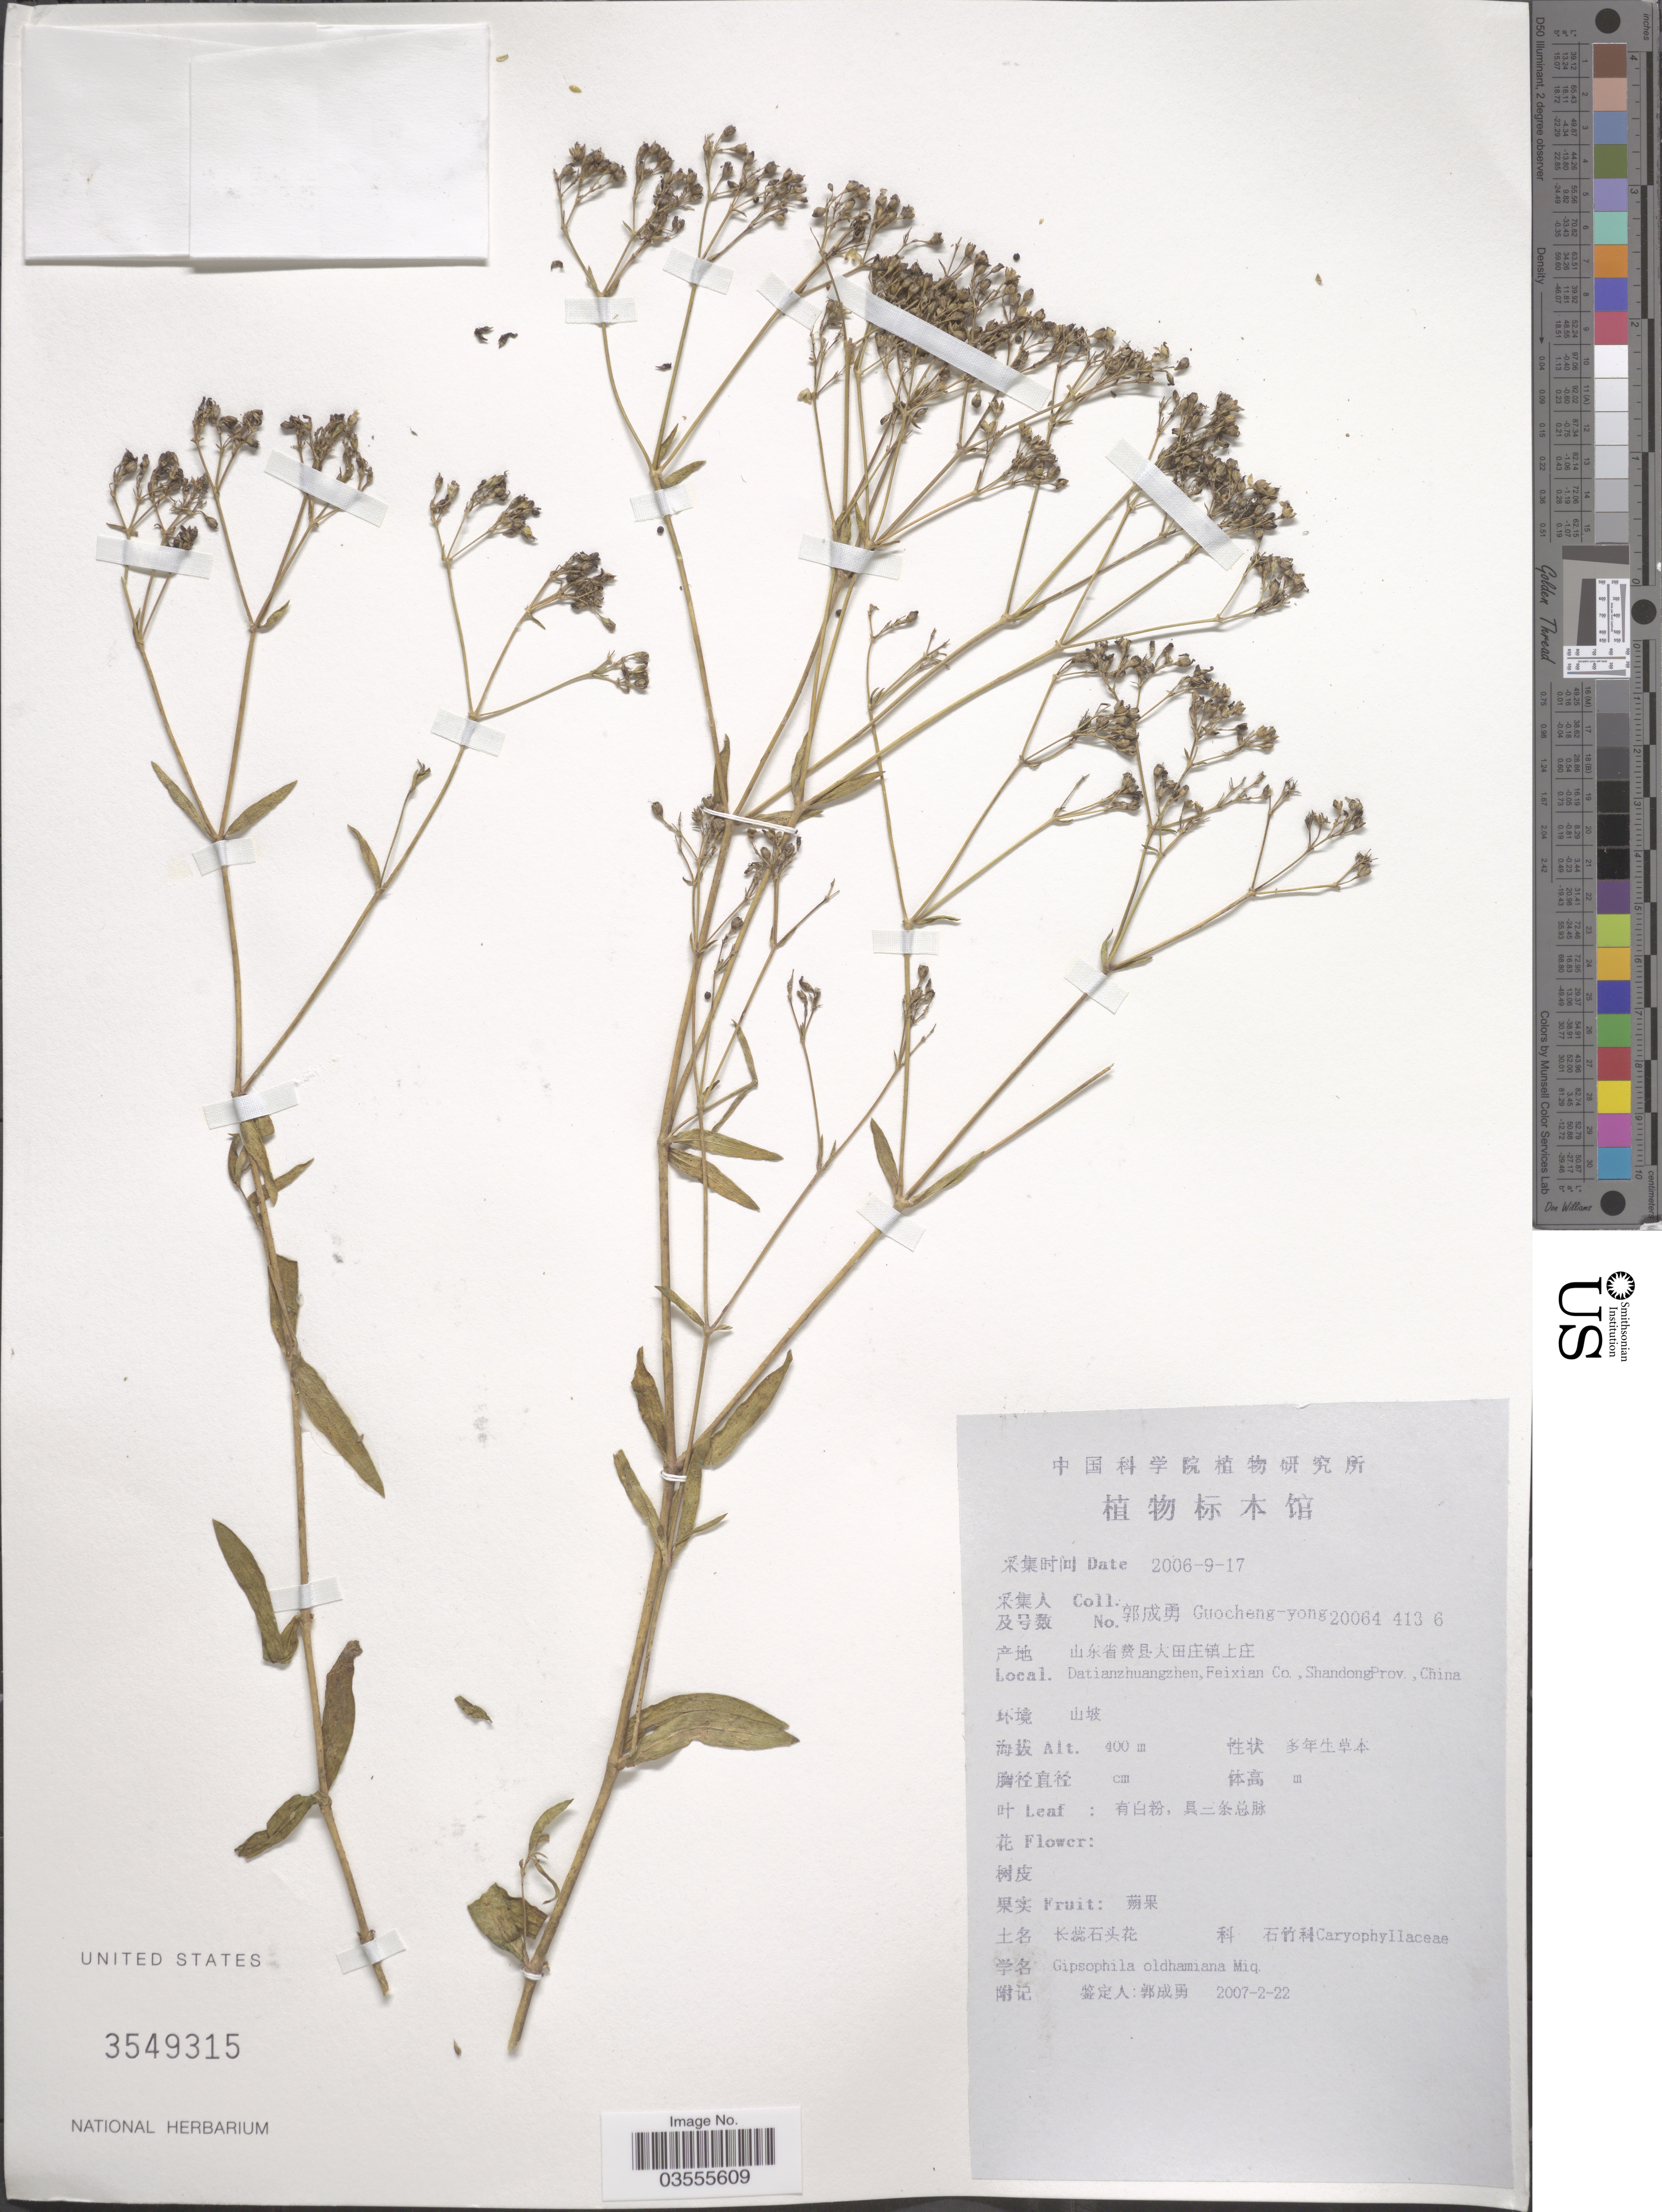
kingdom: Plantae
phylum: Tracheophyta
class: Magnoliopsida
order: Caryophyllales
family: Caryophyllaceae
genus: Gypsophila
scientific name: Gypsophila oldhamiana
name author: Miq.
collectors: Guo cheng-yong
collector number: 200644136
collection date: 2006-09-17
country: China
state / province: Shandong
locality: Datianzhuangzhen, Feixian Co.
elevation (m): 400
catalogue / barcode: US 3549315